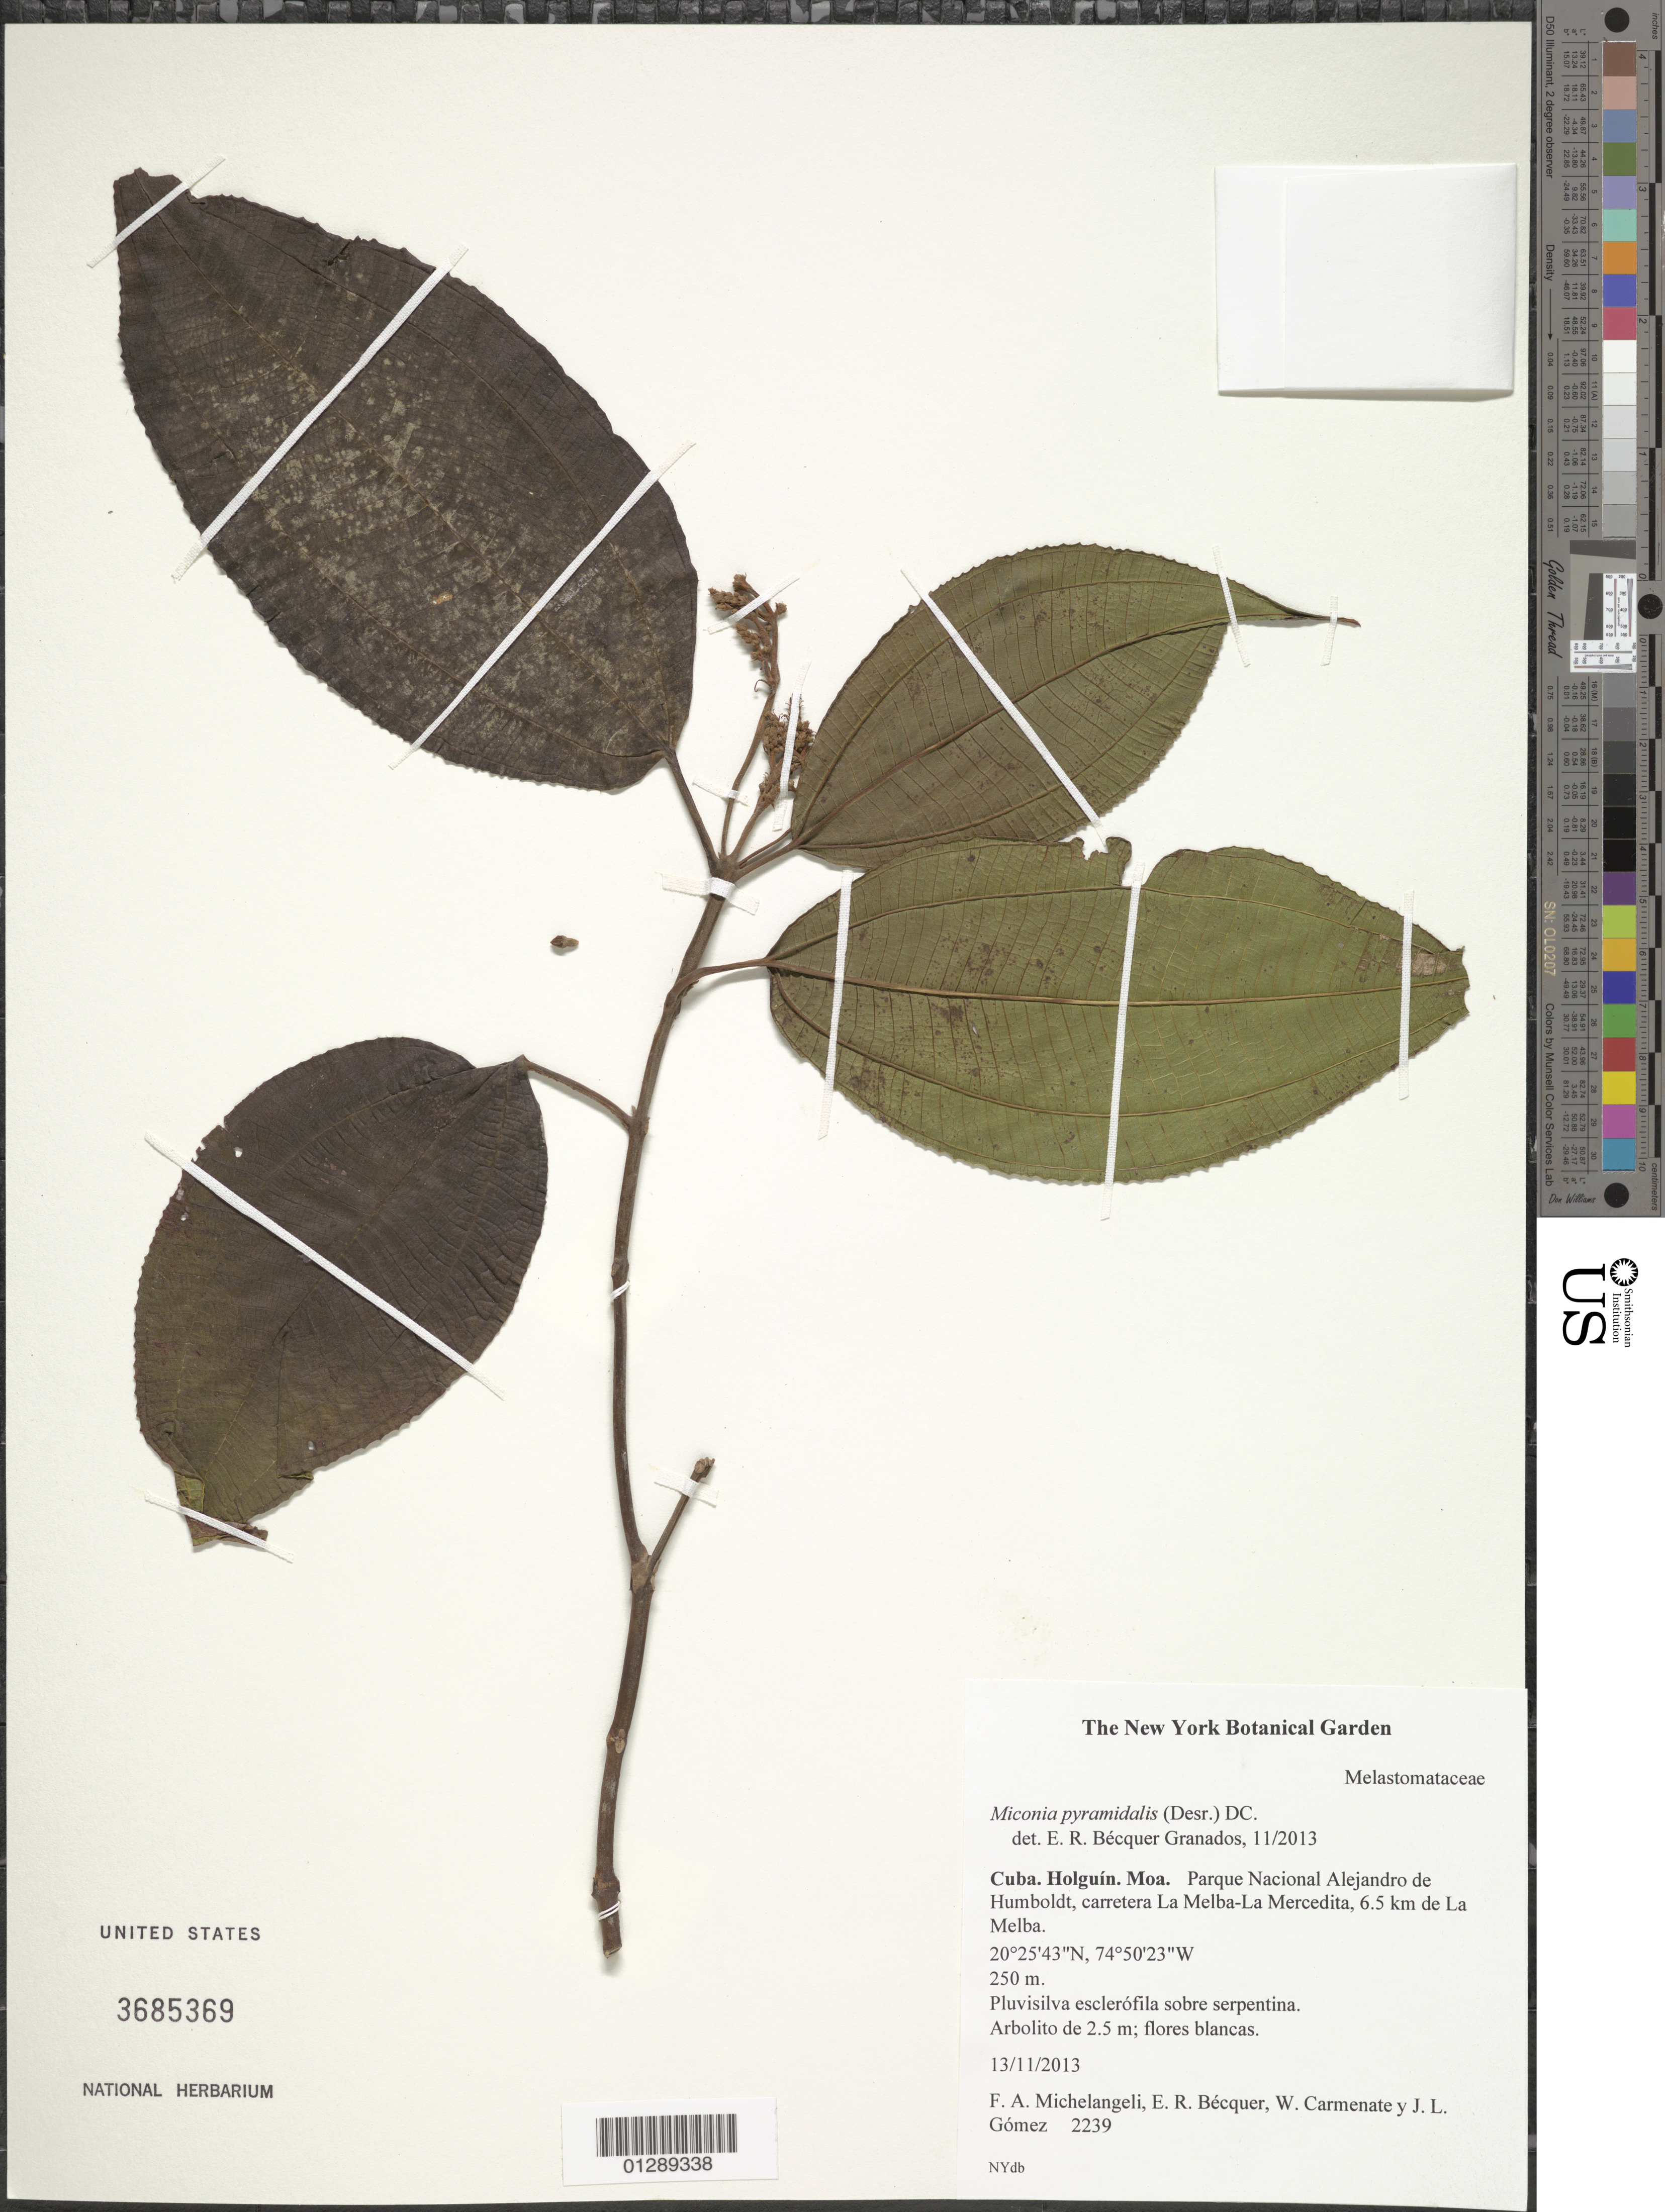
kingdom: Plantae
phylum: Tracheophyta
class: Magnoliopsida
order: Myrtales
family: Melastomataceae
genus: Miconia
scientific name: Miconia pyramidalis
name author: (Desr.) DC.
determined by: Bécquer Granados, E. R., (HAJB)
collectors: F. A. Michelangeli, E. R. Bécquer Granados, W. Carmenate & J. Gomez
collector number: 2239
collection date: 2013-11-13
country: Cuba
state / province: Holguin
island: Cuba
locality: Moa. Parque Nacional Alejandro de Humboldt, carretera La Melba-La Mercedita, 6.5 km de La Melba.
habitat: Pluvisilva esclerófila sobre serpentina.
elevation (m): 250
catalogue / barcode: US 3685369